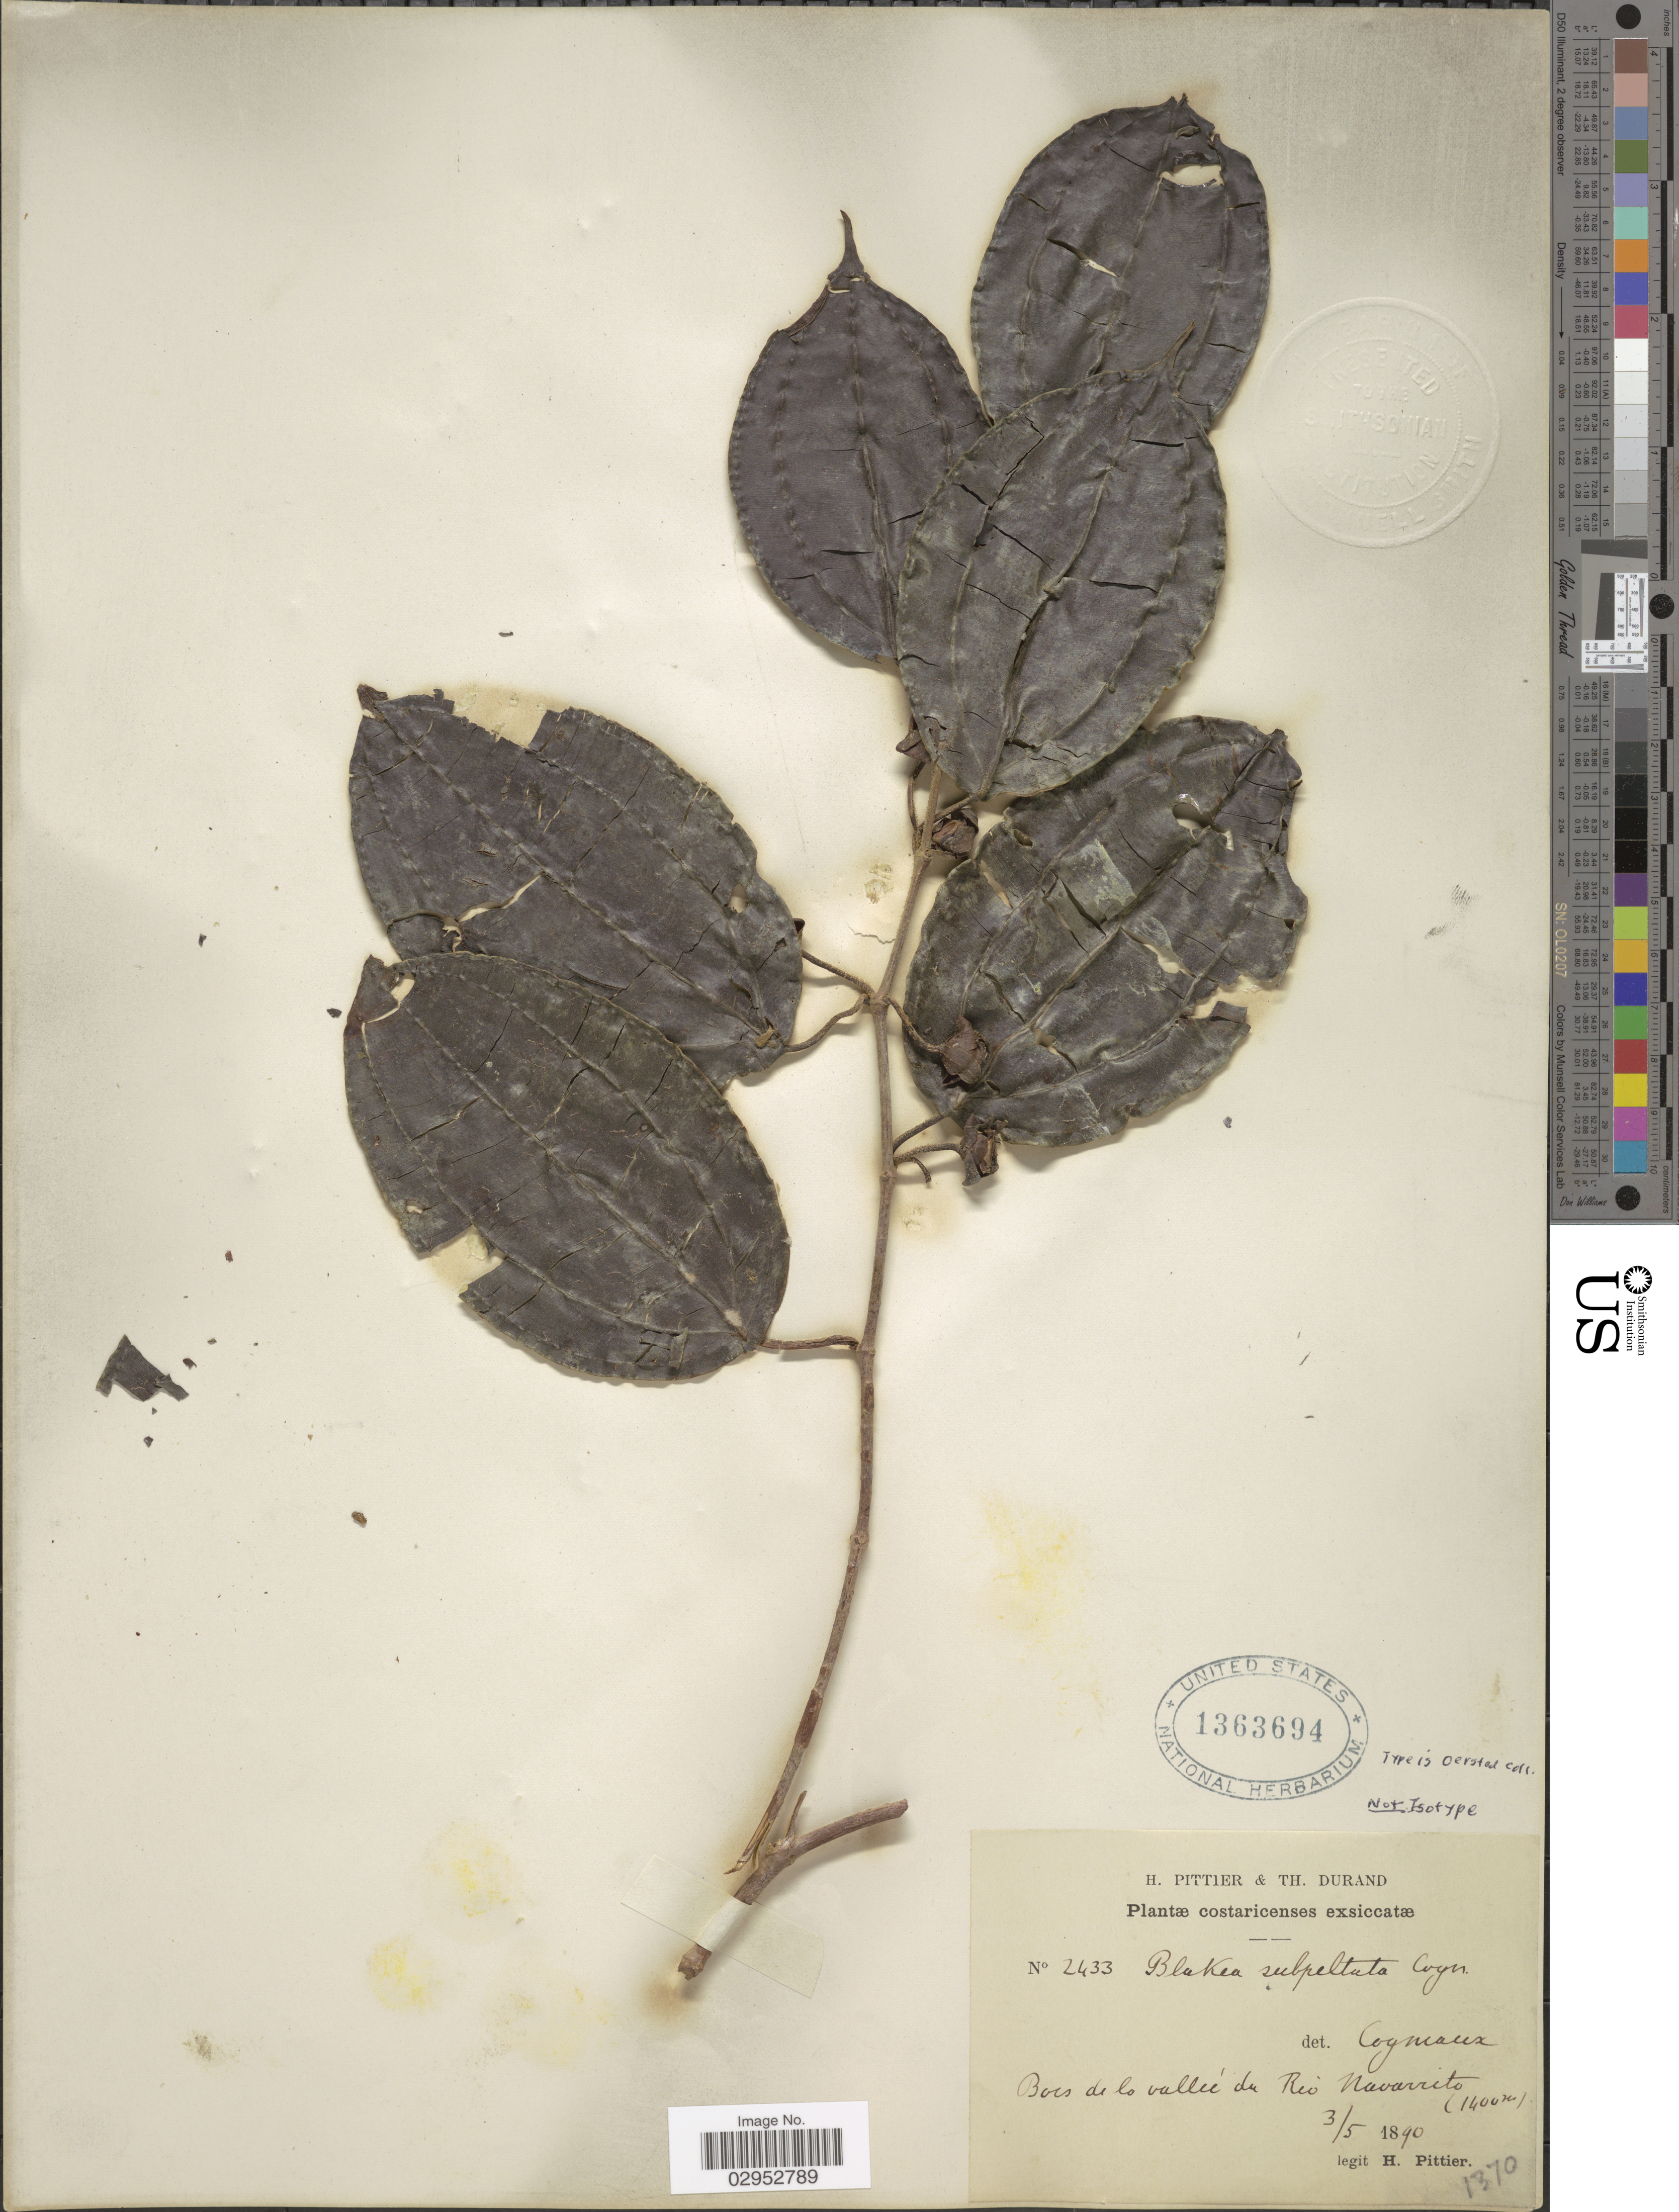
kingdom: Plantae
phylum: Tracheophyta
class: Magnoliopsida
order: Myrtales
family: Melastomataceae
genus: Blakea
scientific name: Blakea subpetata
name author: Cogn.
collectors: H. F. Pittier & T. Durand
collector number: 2433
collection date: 1890-05-03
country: Costa Rica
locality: Bois de la vallée du Rio Navarrito.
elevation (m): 1400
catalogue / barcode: US 1363694